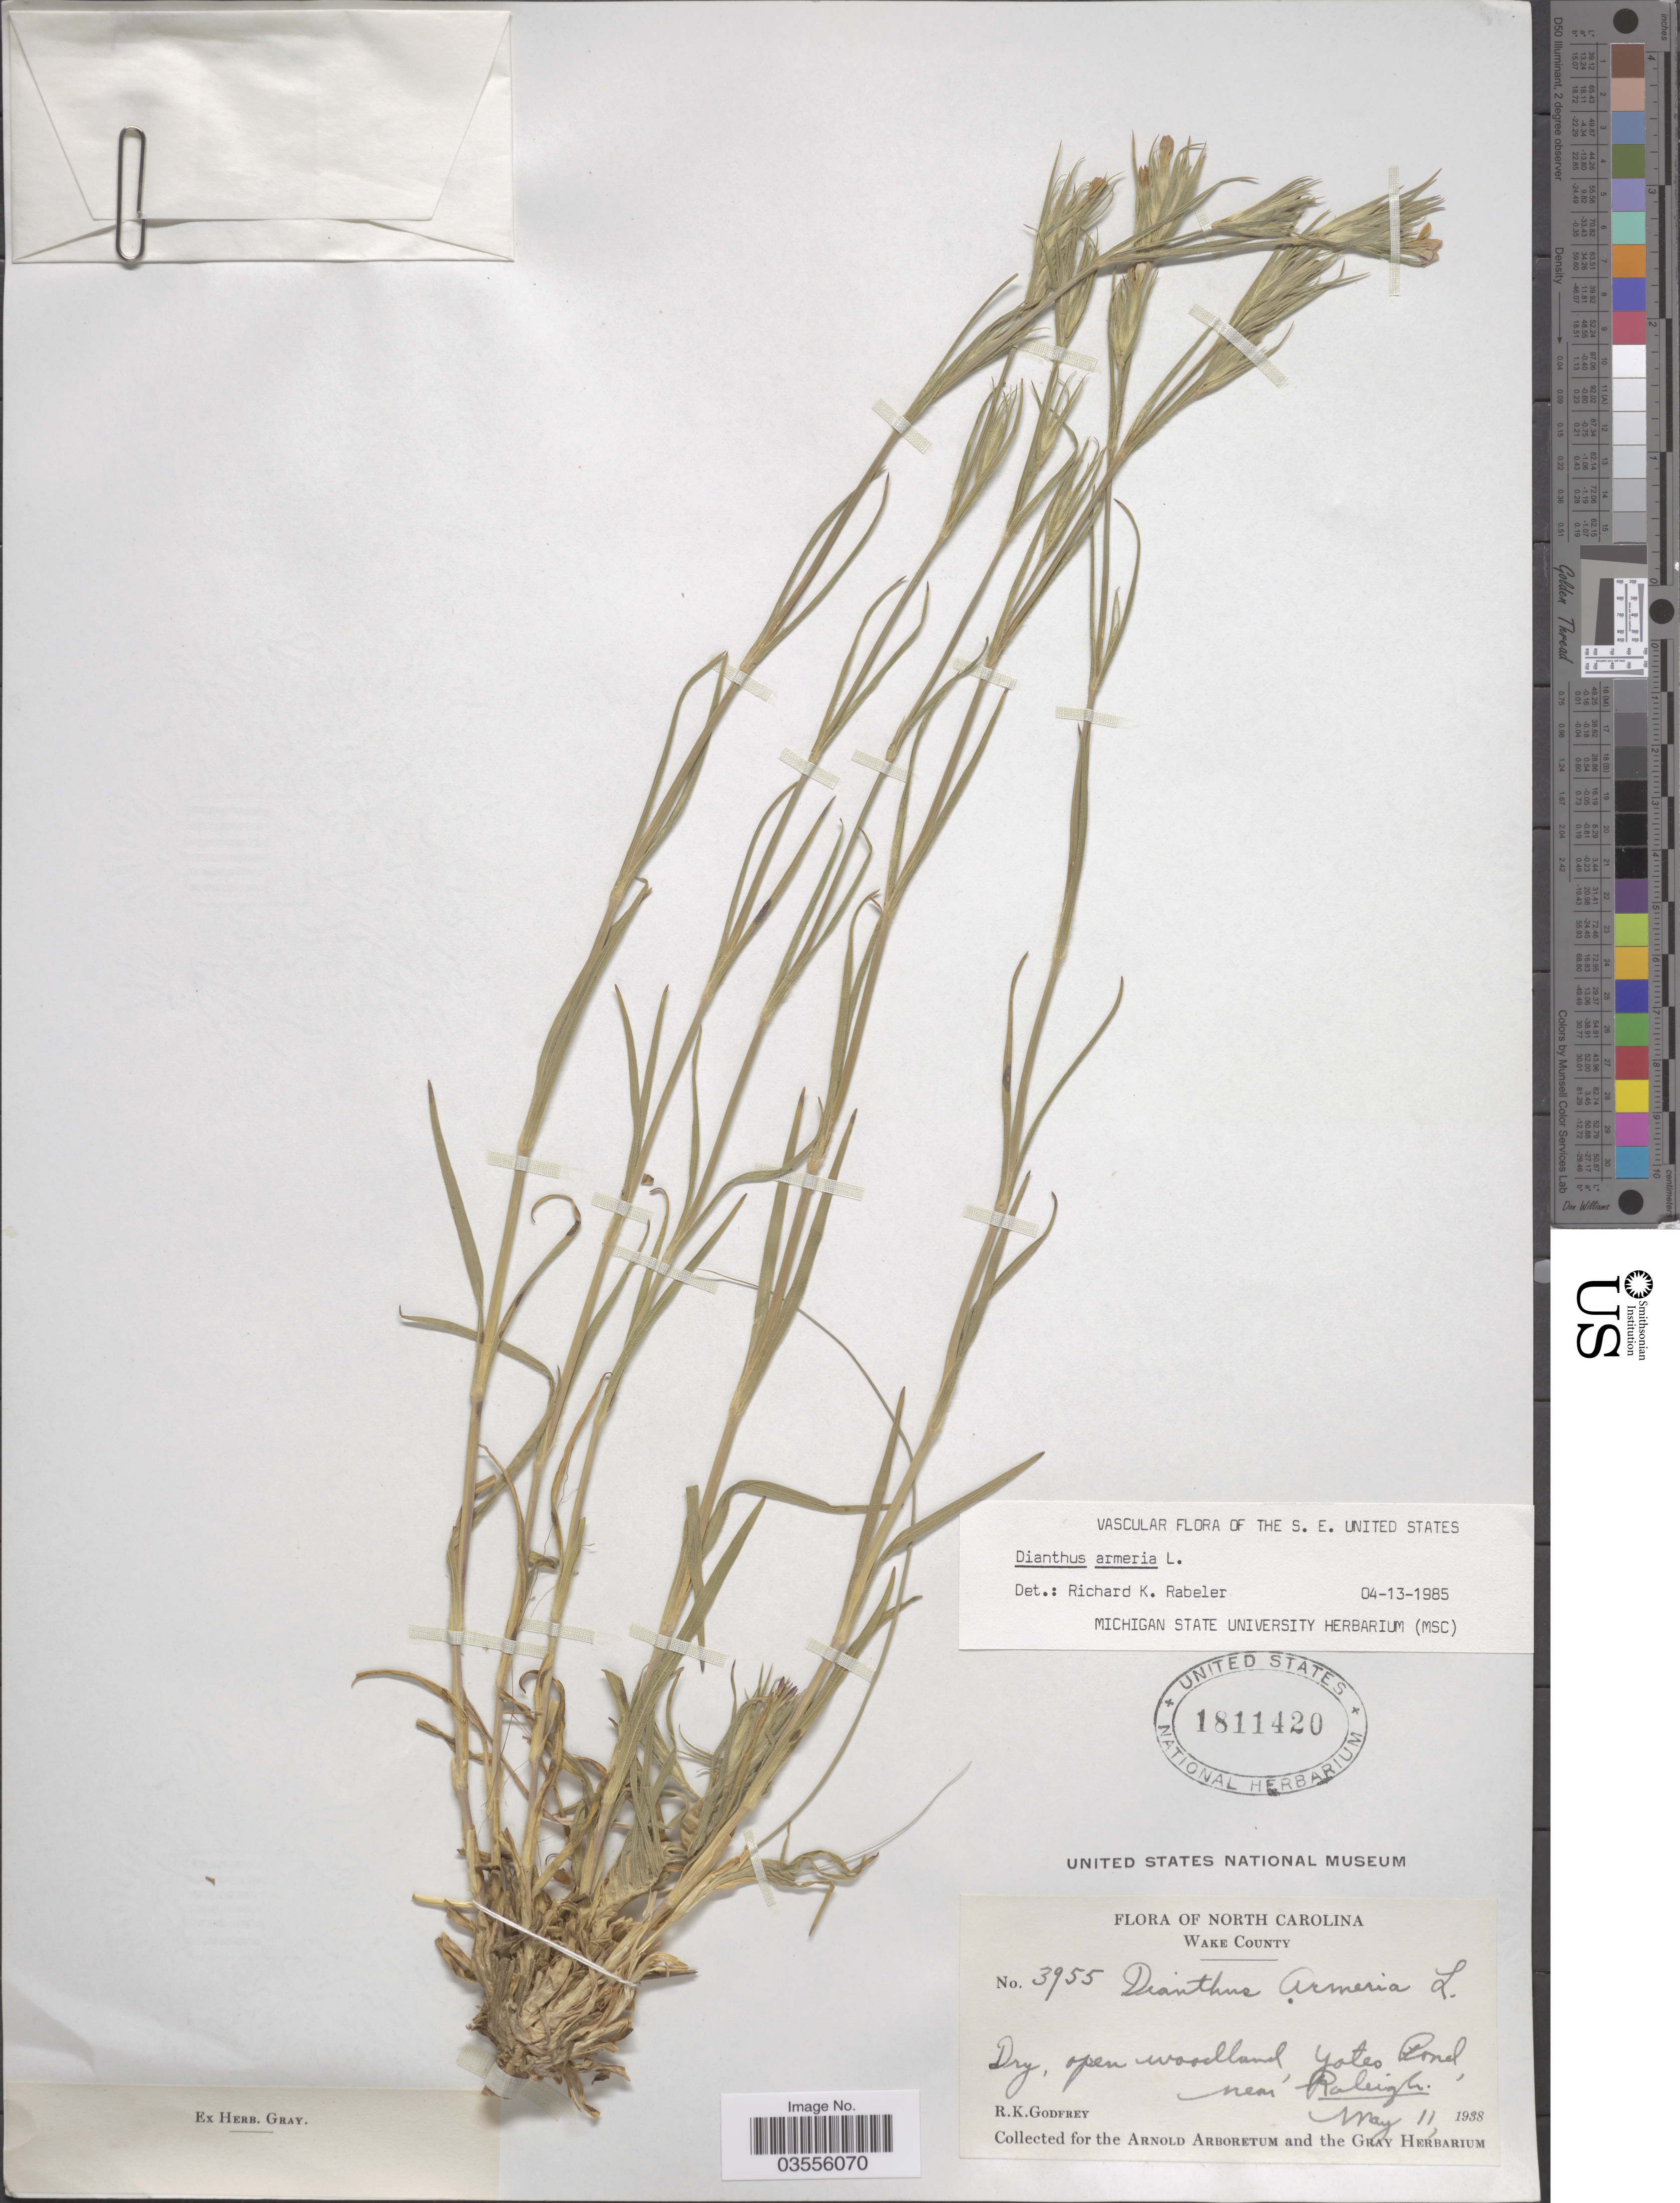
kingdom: Plantae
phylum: Tracheophyta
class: Magnoliopsida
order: Caryophyllales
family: Caryophyllaceae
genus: Dianthus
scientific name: Dianthus armeria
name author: L.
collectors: R. K. Godfrey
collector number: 3955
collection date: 1938-05-11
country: United States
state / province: North Carolina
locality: Wake County. Yates Pond, near Raleigh.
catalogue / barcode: US 1811420